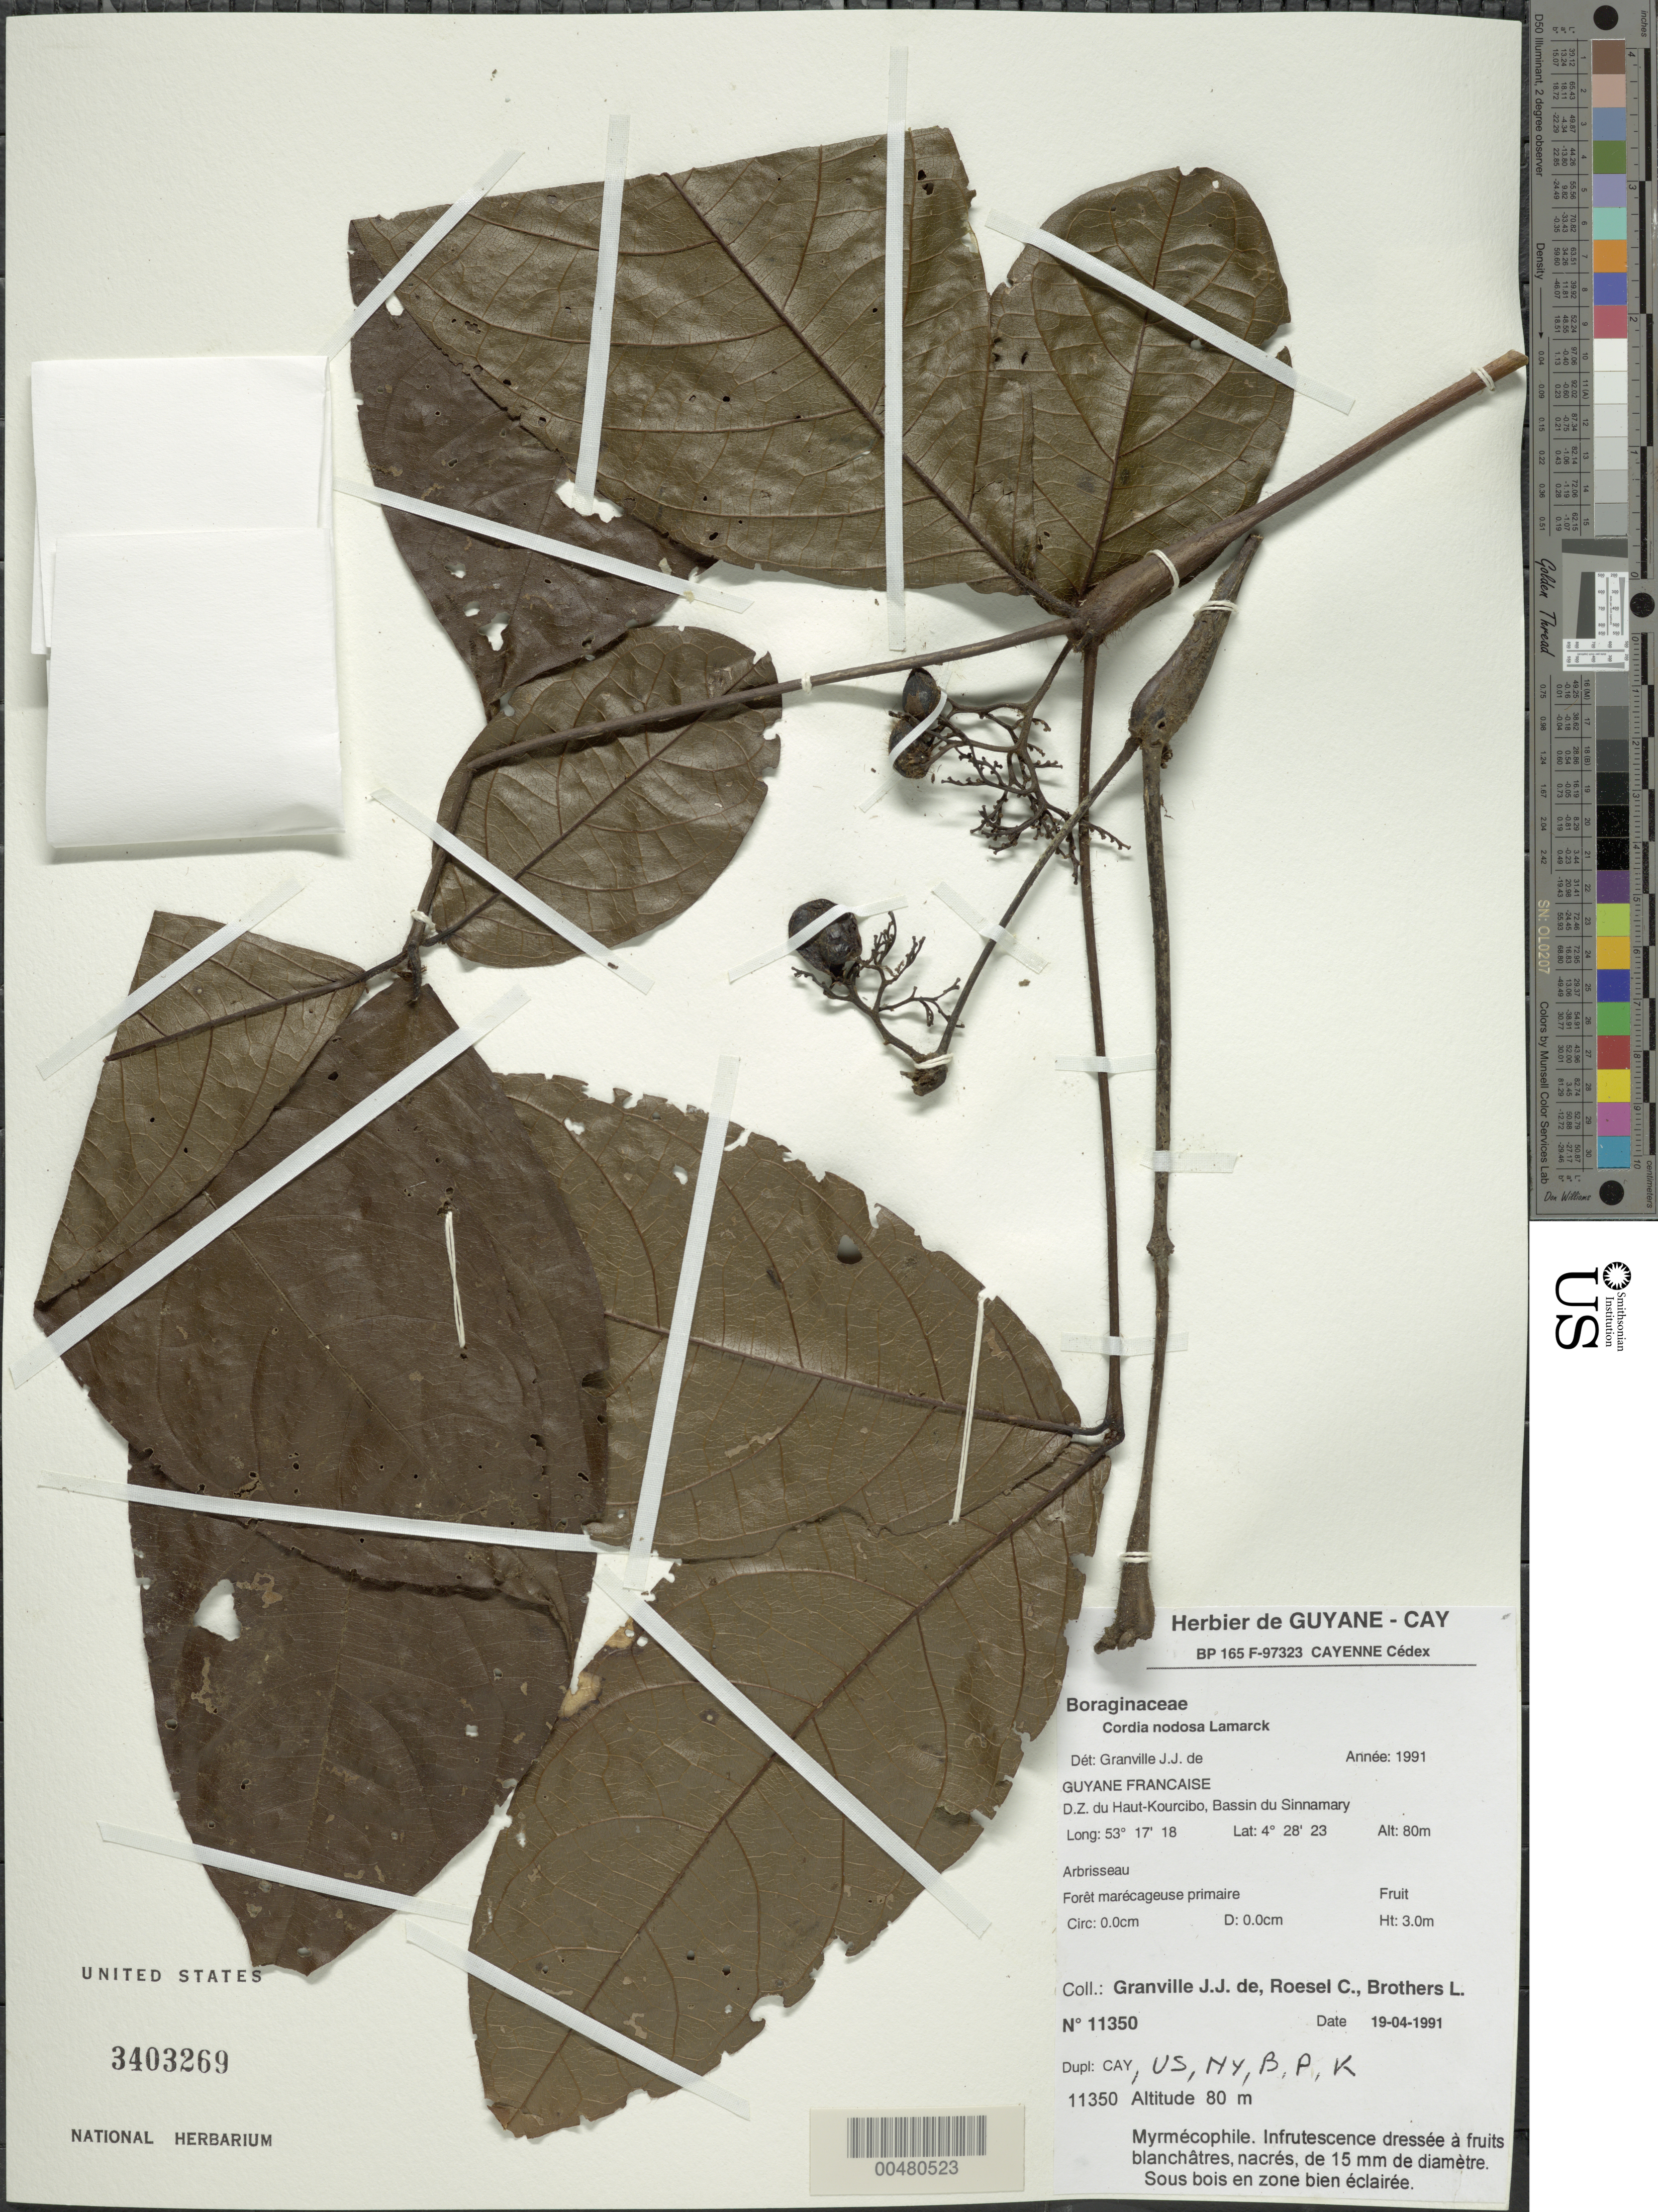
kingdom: Plantae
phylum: Tracheophyta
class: Magnoliopsida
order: Boraginales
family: Cordiaceae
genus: Cordia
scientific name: Cordia nodosa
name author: Lam.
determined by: Granville, J. J. de, (CAY), Institut de Recherche pour le Developpement (IRD) (FRENCH GUIANA)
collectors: J.-J. de Granville, C. S. Roesel & L. Brothers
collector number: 11350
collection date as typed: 19-Apr-91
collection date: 1991-04-19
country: French Guiana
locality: D.Z. du Haut-Kourcibo, Bassin du Sinnamary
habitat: Forêt marécageuse primaire; sous bois en zone bien eclaires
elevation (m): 80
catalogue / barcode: US 3403269